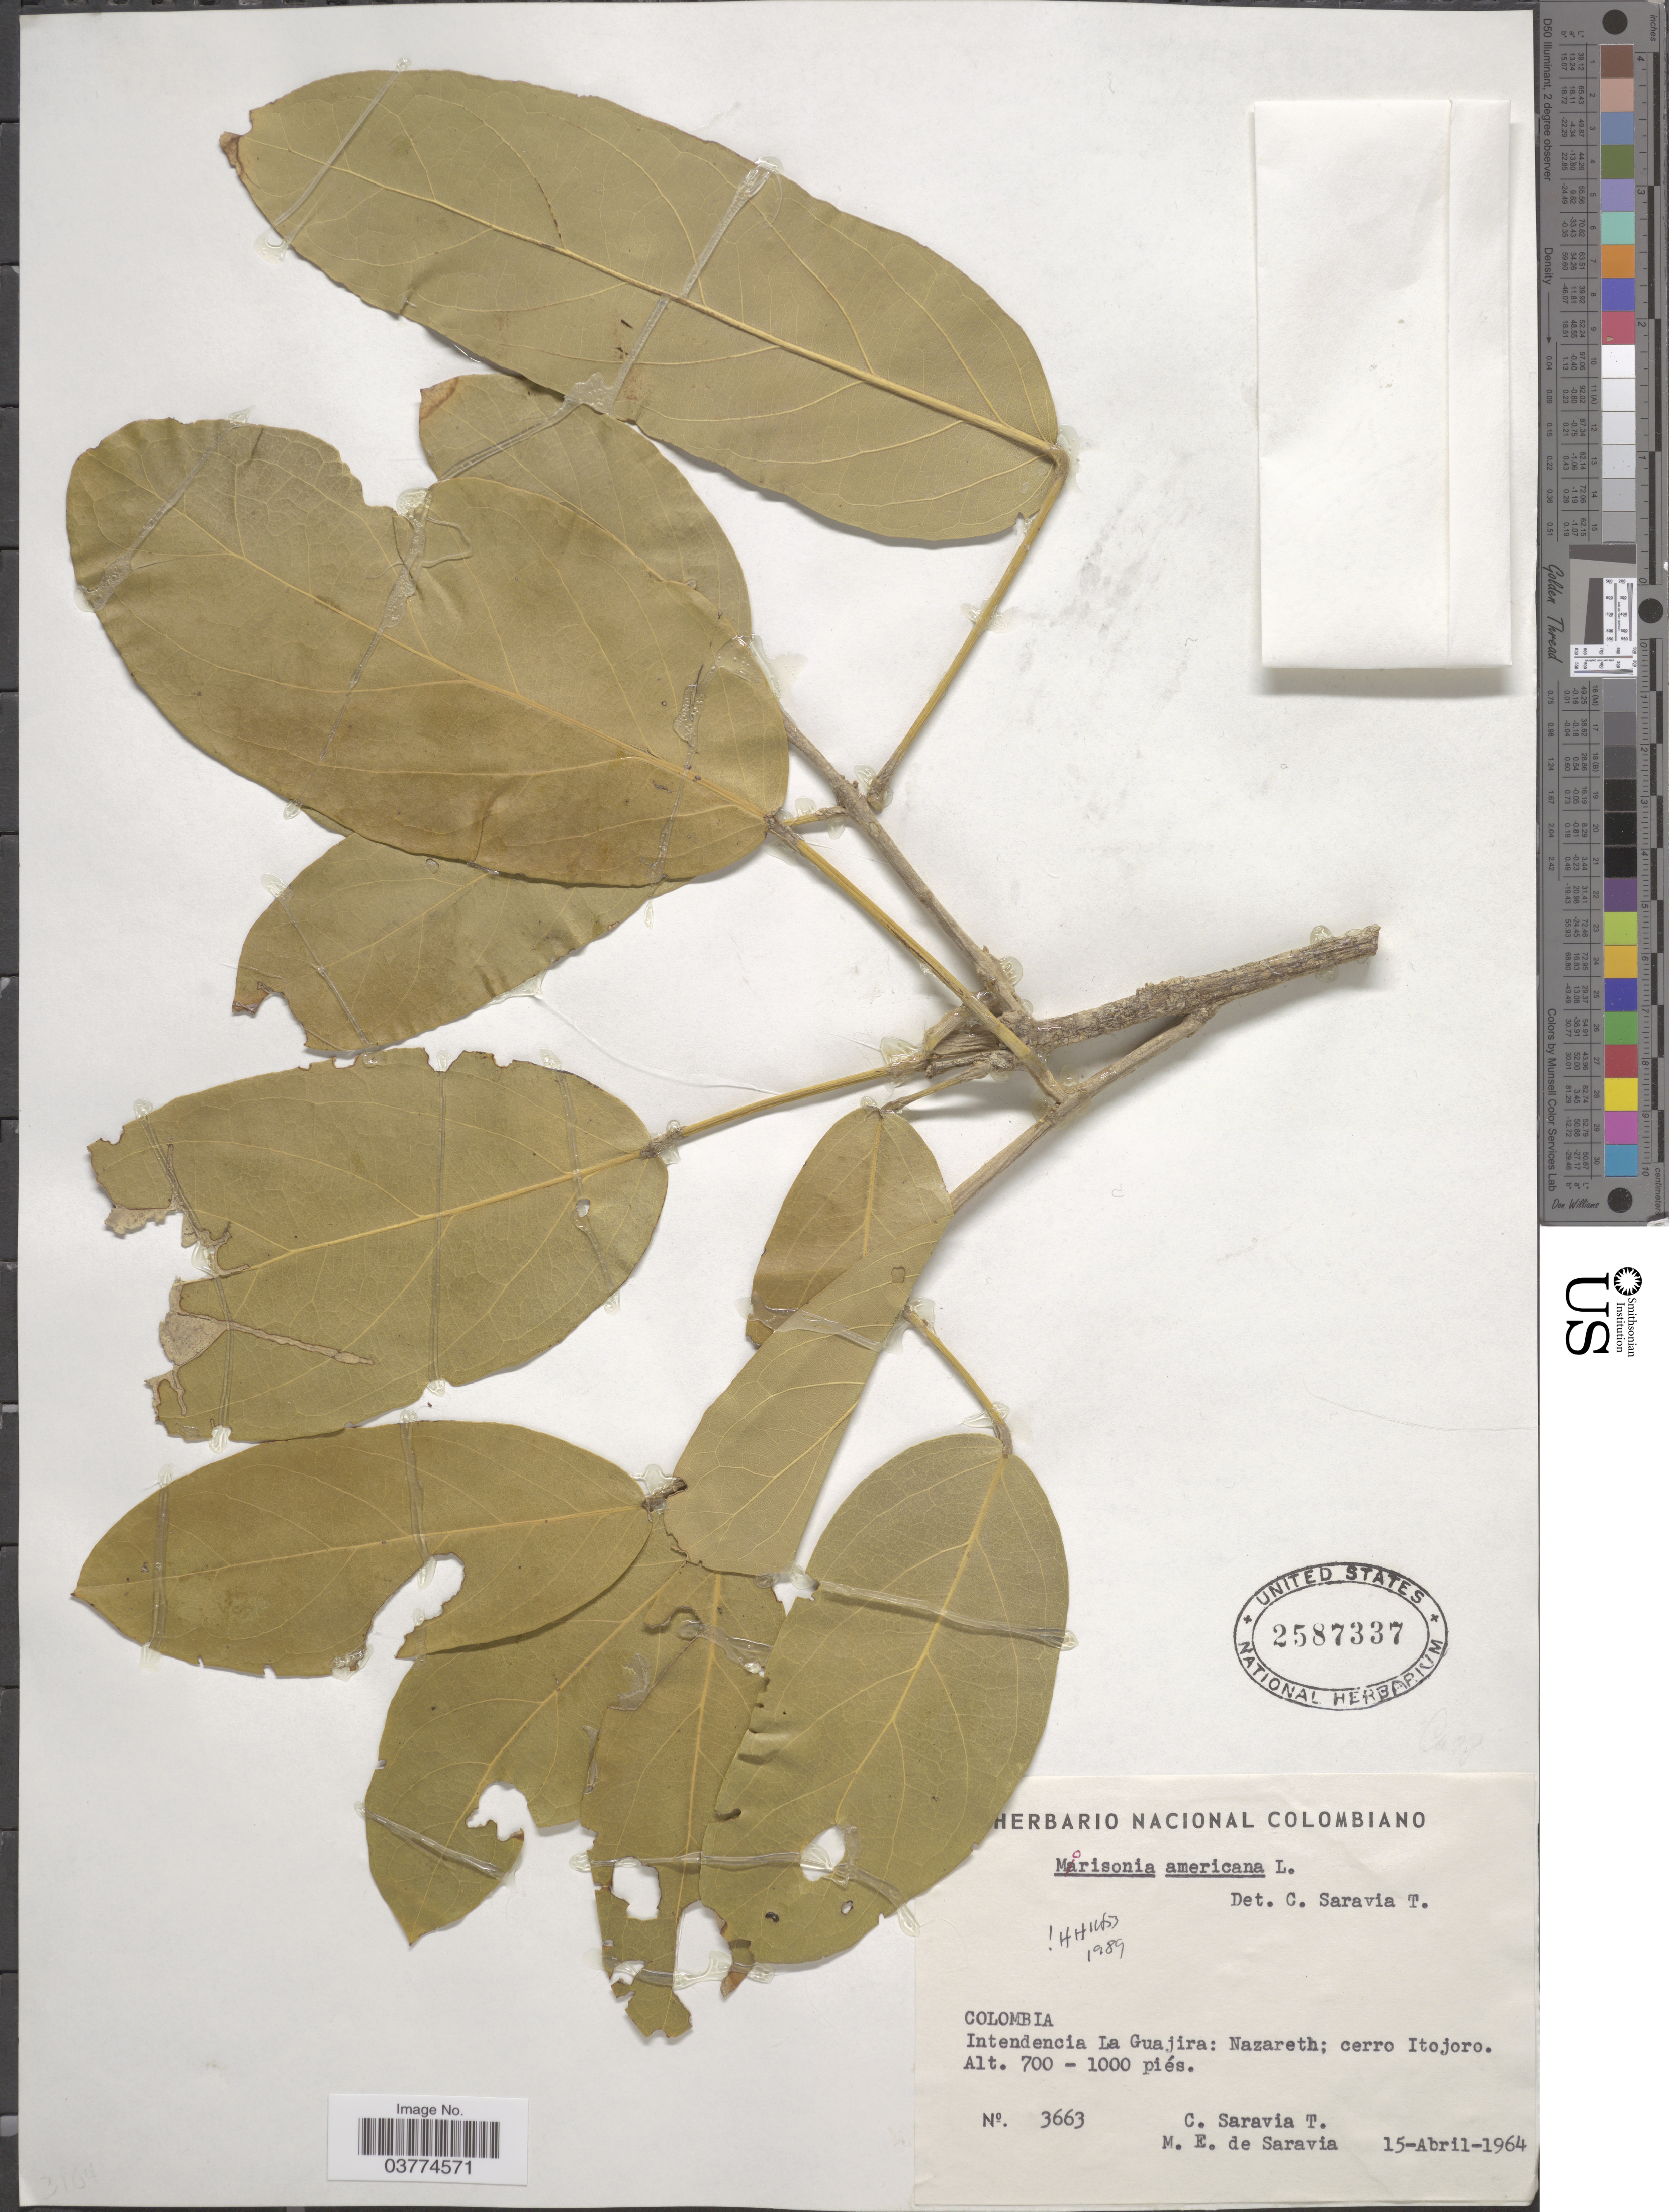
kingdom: Plantae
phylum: Tracheophyta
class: Magnoliopsida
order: Brassicales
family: Capparaceae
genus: Morisonia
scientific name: Morisonia americana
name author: L.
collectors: C. Saravia T. & M. de Saravia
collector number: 3663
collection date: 1964-04-15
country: Colombia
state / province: La Guajira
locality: Intendencia La Guajira: Nazareth; cerro Itojoro.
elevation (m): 213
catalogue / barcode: US 2587337